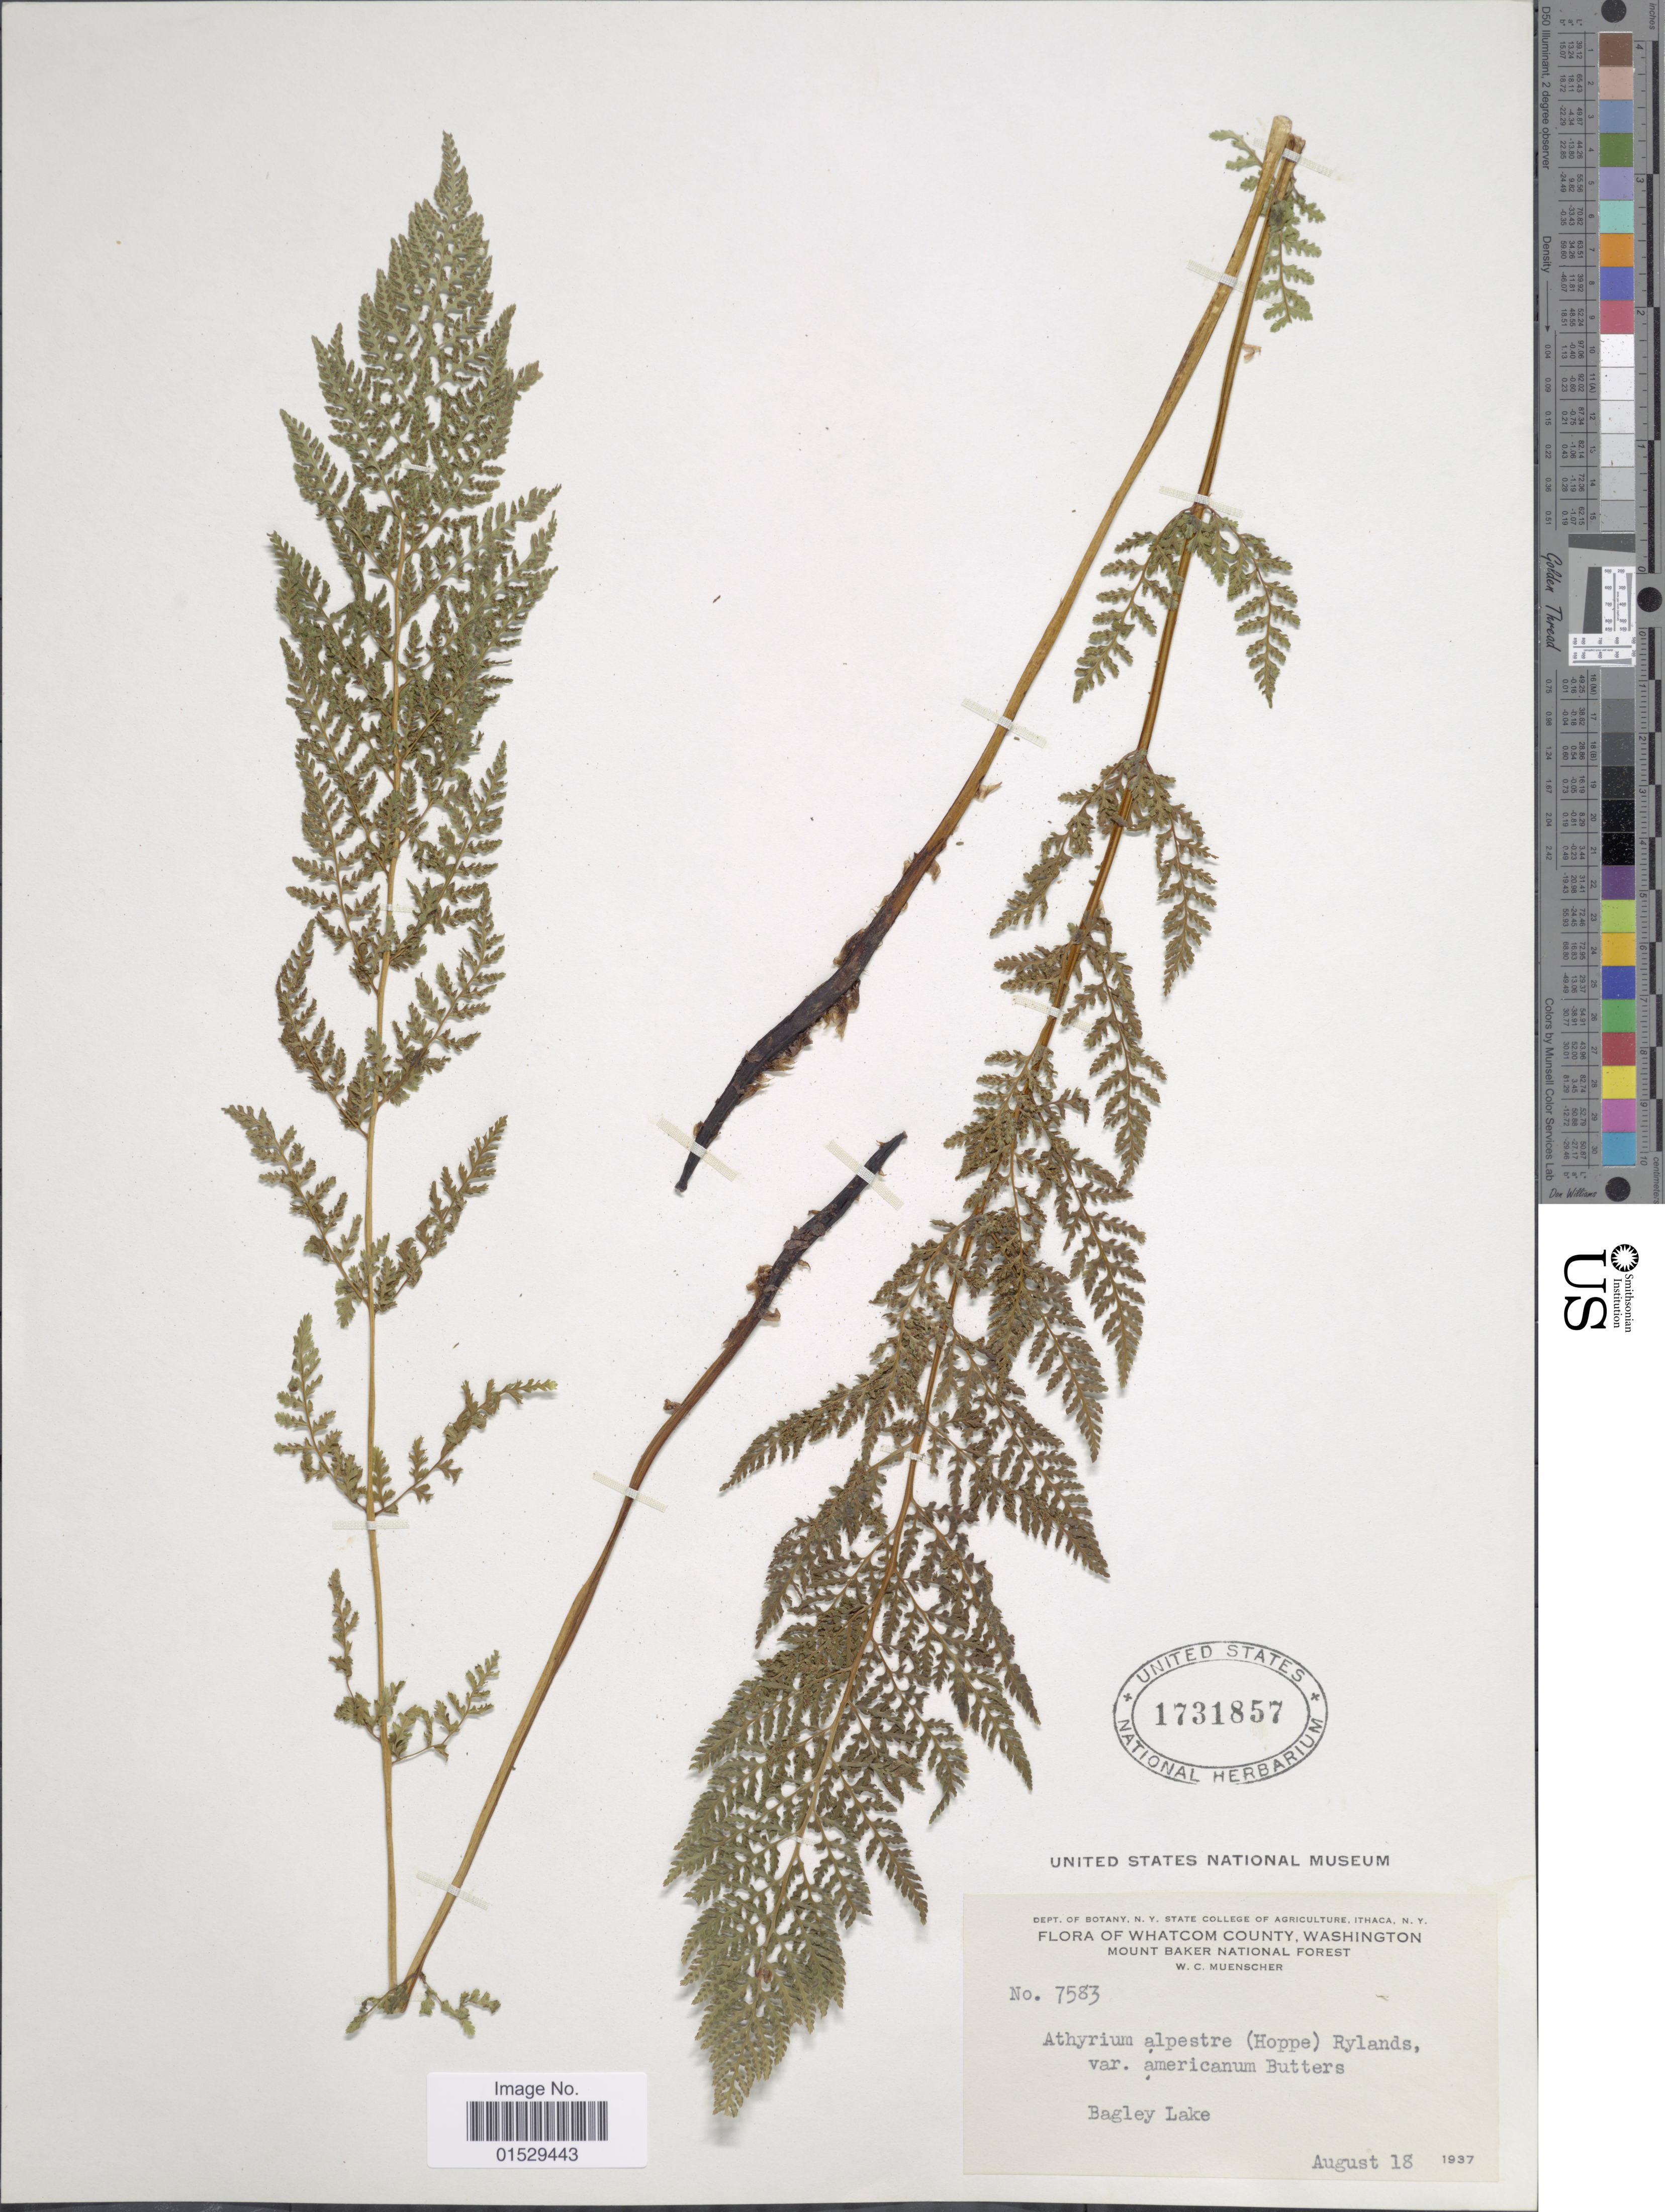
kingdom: Plantae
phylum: Tracheophyta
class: Polypodiopsida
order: Polypodiales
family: Athyriaceae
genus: Athyrium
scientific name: Athyrium distentifolilum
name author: Tausch ex Opiz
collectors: W. Muenscher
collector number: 7583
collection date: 1937-08-18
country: United States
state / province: Washington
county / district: Whatcom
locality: Whatcom County, Mount Baker National Forest, Bagley Lake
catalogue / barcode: US 1731857